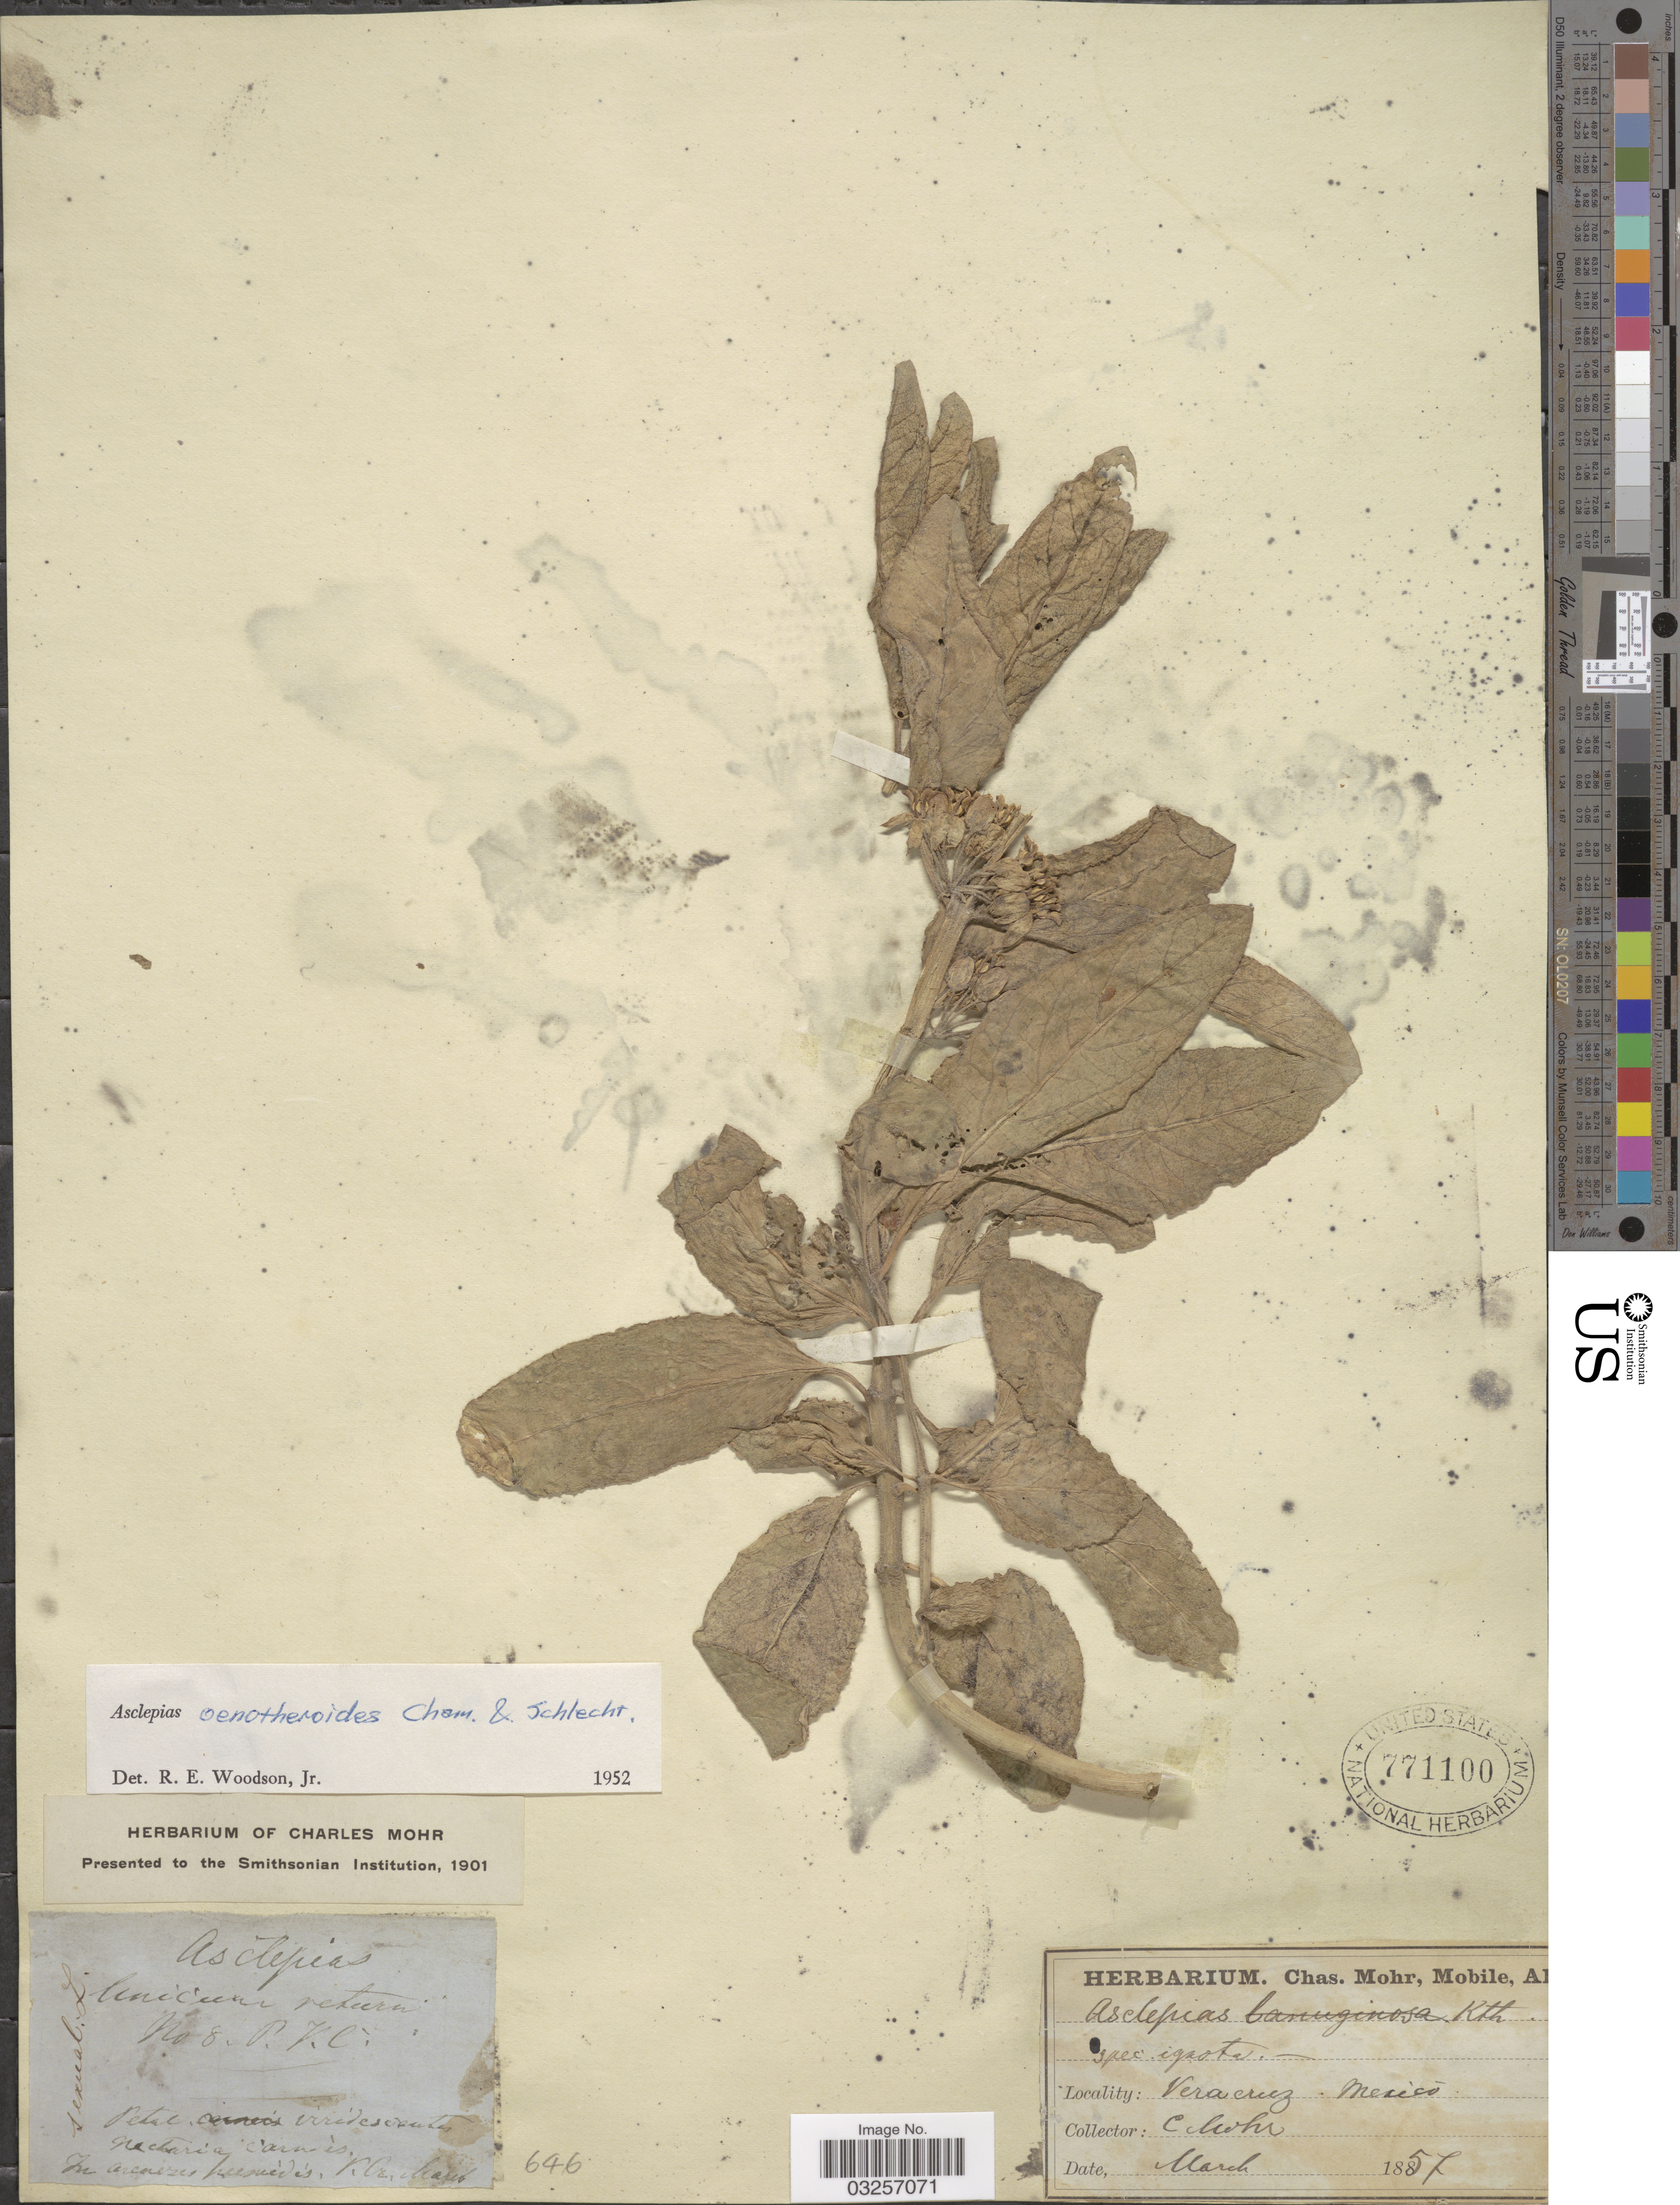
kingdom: Plantae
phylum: Tracheophyta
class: Magnoliopsida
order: Gentianales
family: Apocynaceae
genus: Asclepias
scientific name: Asclepias oenotheroides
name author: Schltdl. & Cham.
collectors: Mohr, C. T. (herbarium)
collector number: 8?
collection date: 1857-03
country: Mexico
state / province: Veracruz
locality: Vera Cruz. In arenosis humèdís.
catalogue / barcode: US 771100